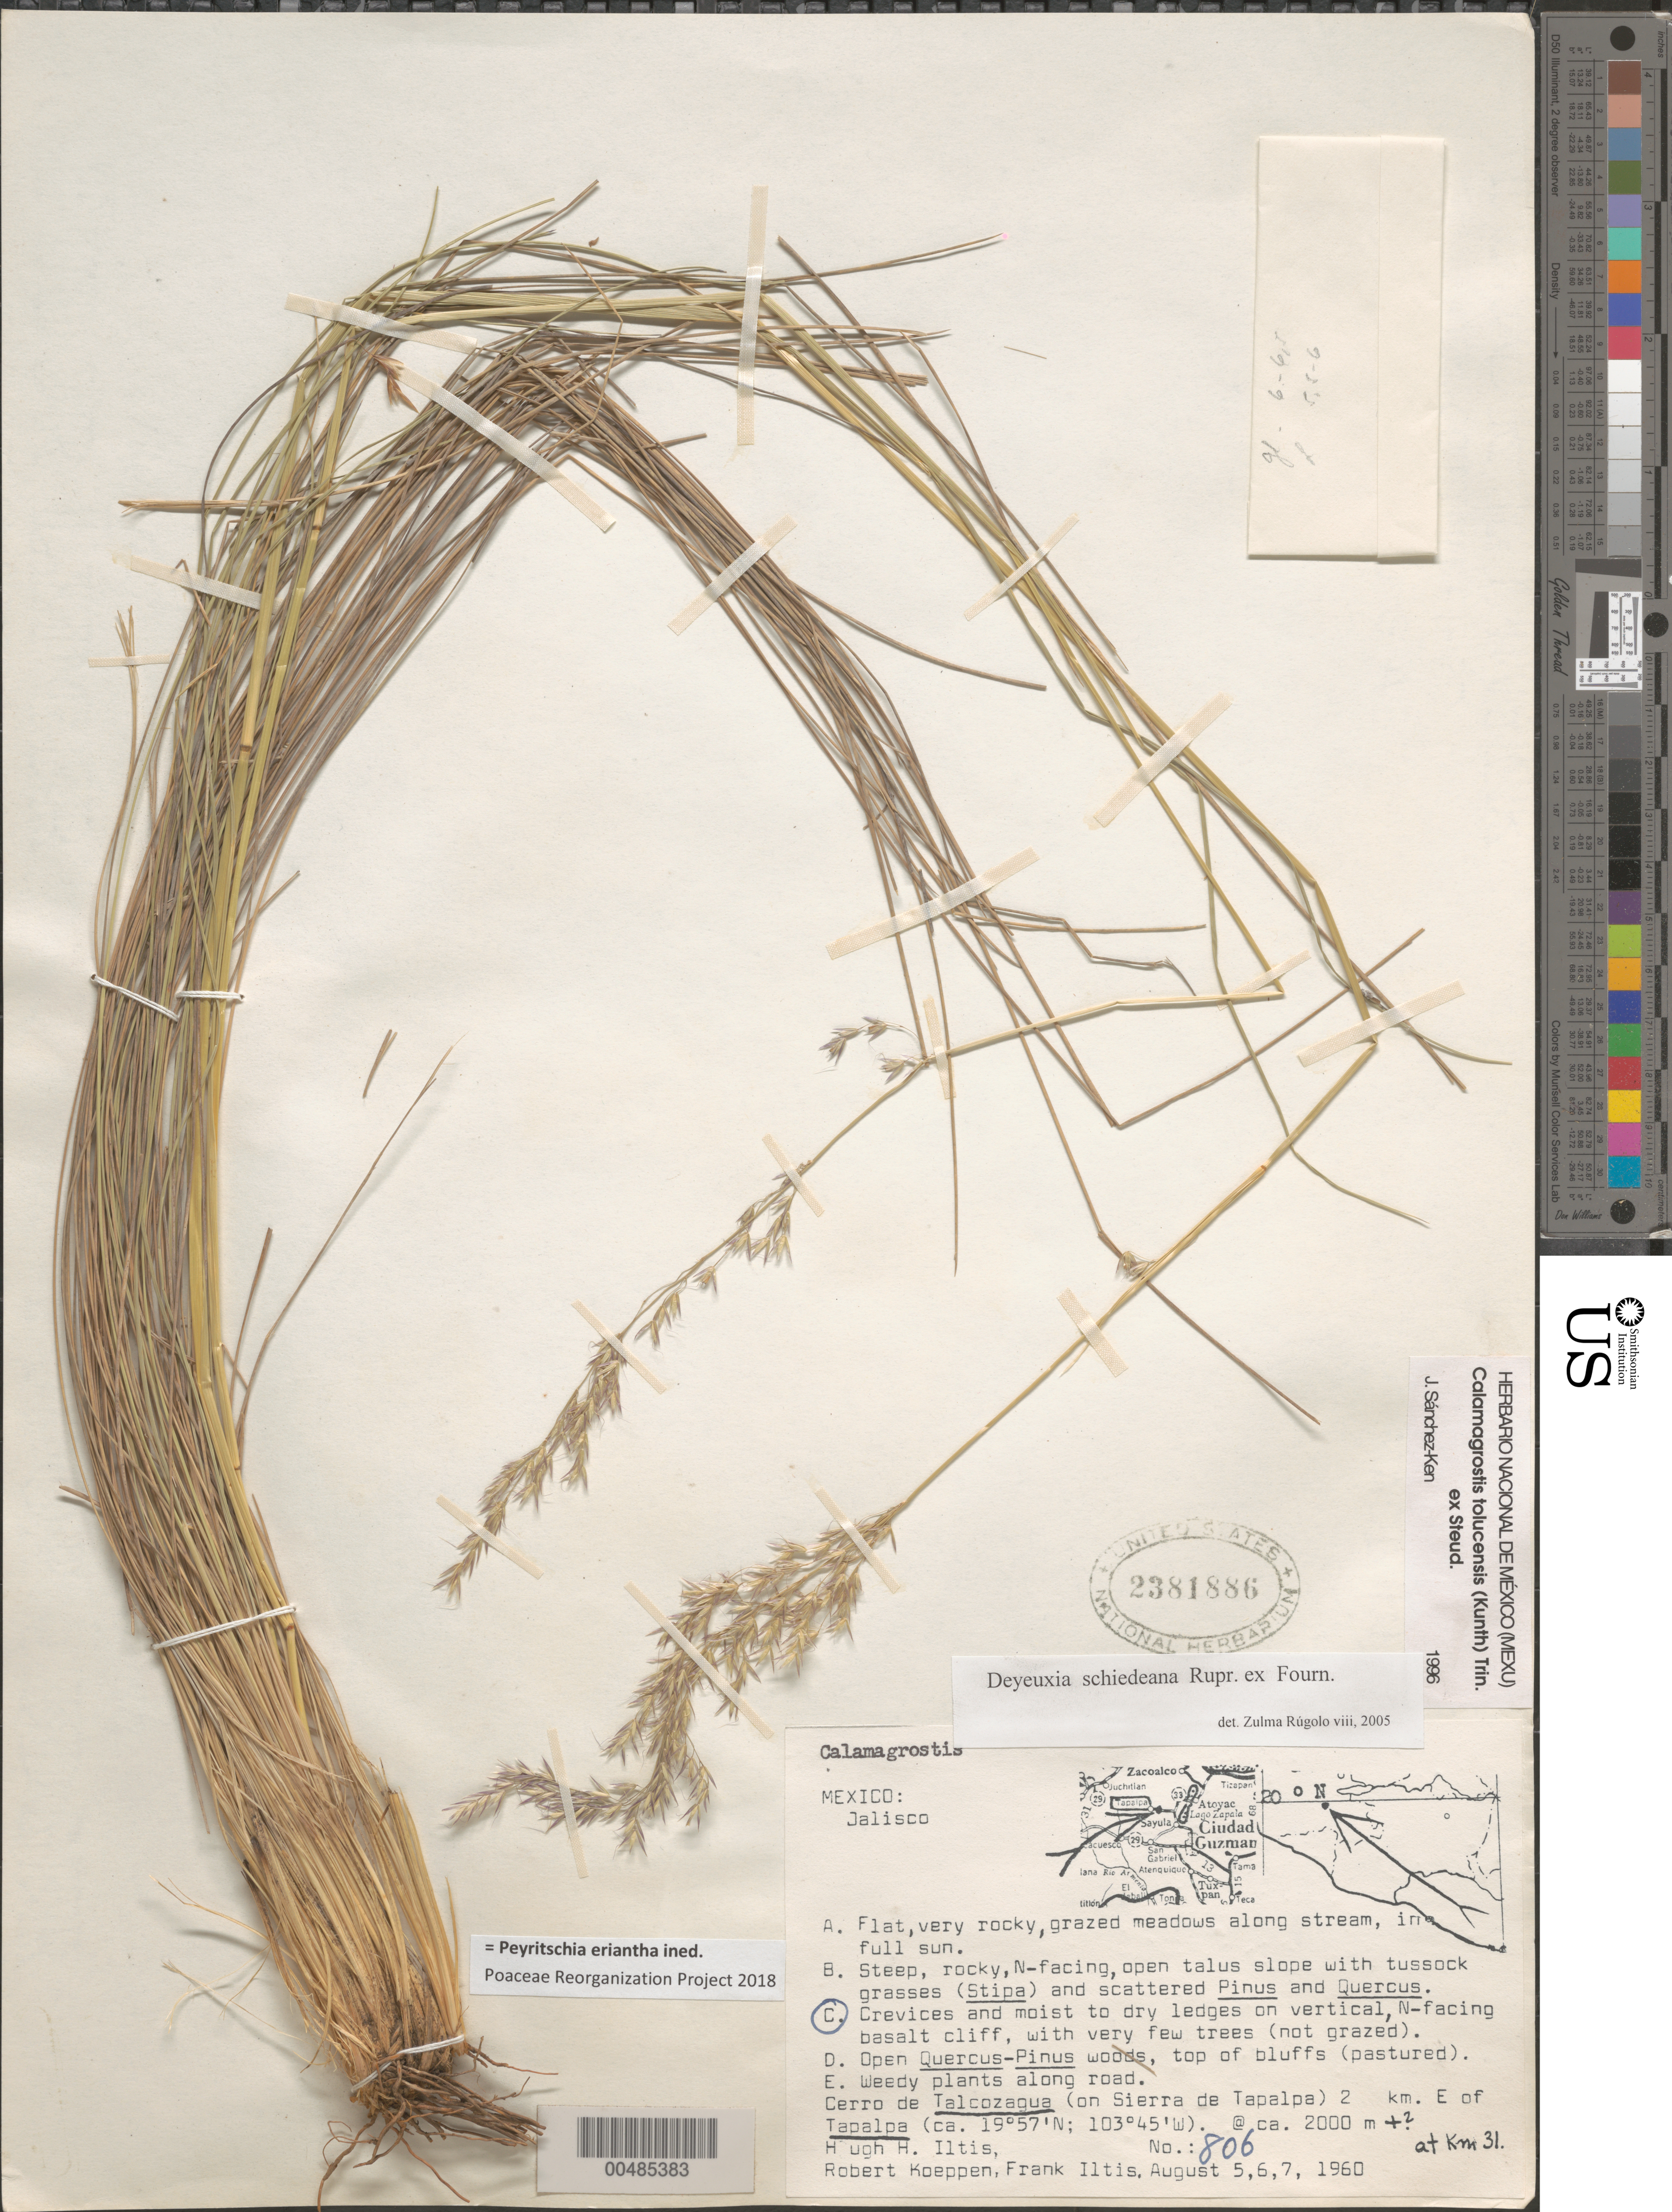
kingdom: Plantae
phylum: Tracheophyta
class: Liliopsida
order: Poales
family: Poaceae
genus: Peyritschia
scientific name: Peyritschia eriantha ined.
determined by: Poaceae Reorganization Project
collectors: H. H. Iltis, R. C. Koeppen & F. S. Iltis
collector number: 806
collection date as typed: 5 Aug 1960 to 7 Aug 1960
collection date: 1960-08-05/1960-08-07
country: Mexico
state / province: Jalisco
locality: Cerro de Talcozagua (on Sierra de Tapalpa) 2 km E of Tapalpa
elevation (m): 2000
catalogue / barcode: US 2381886